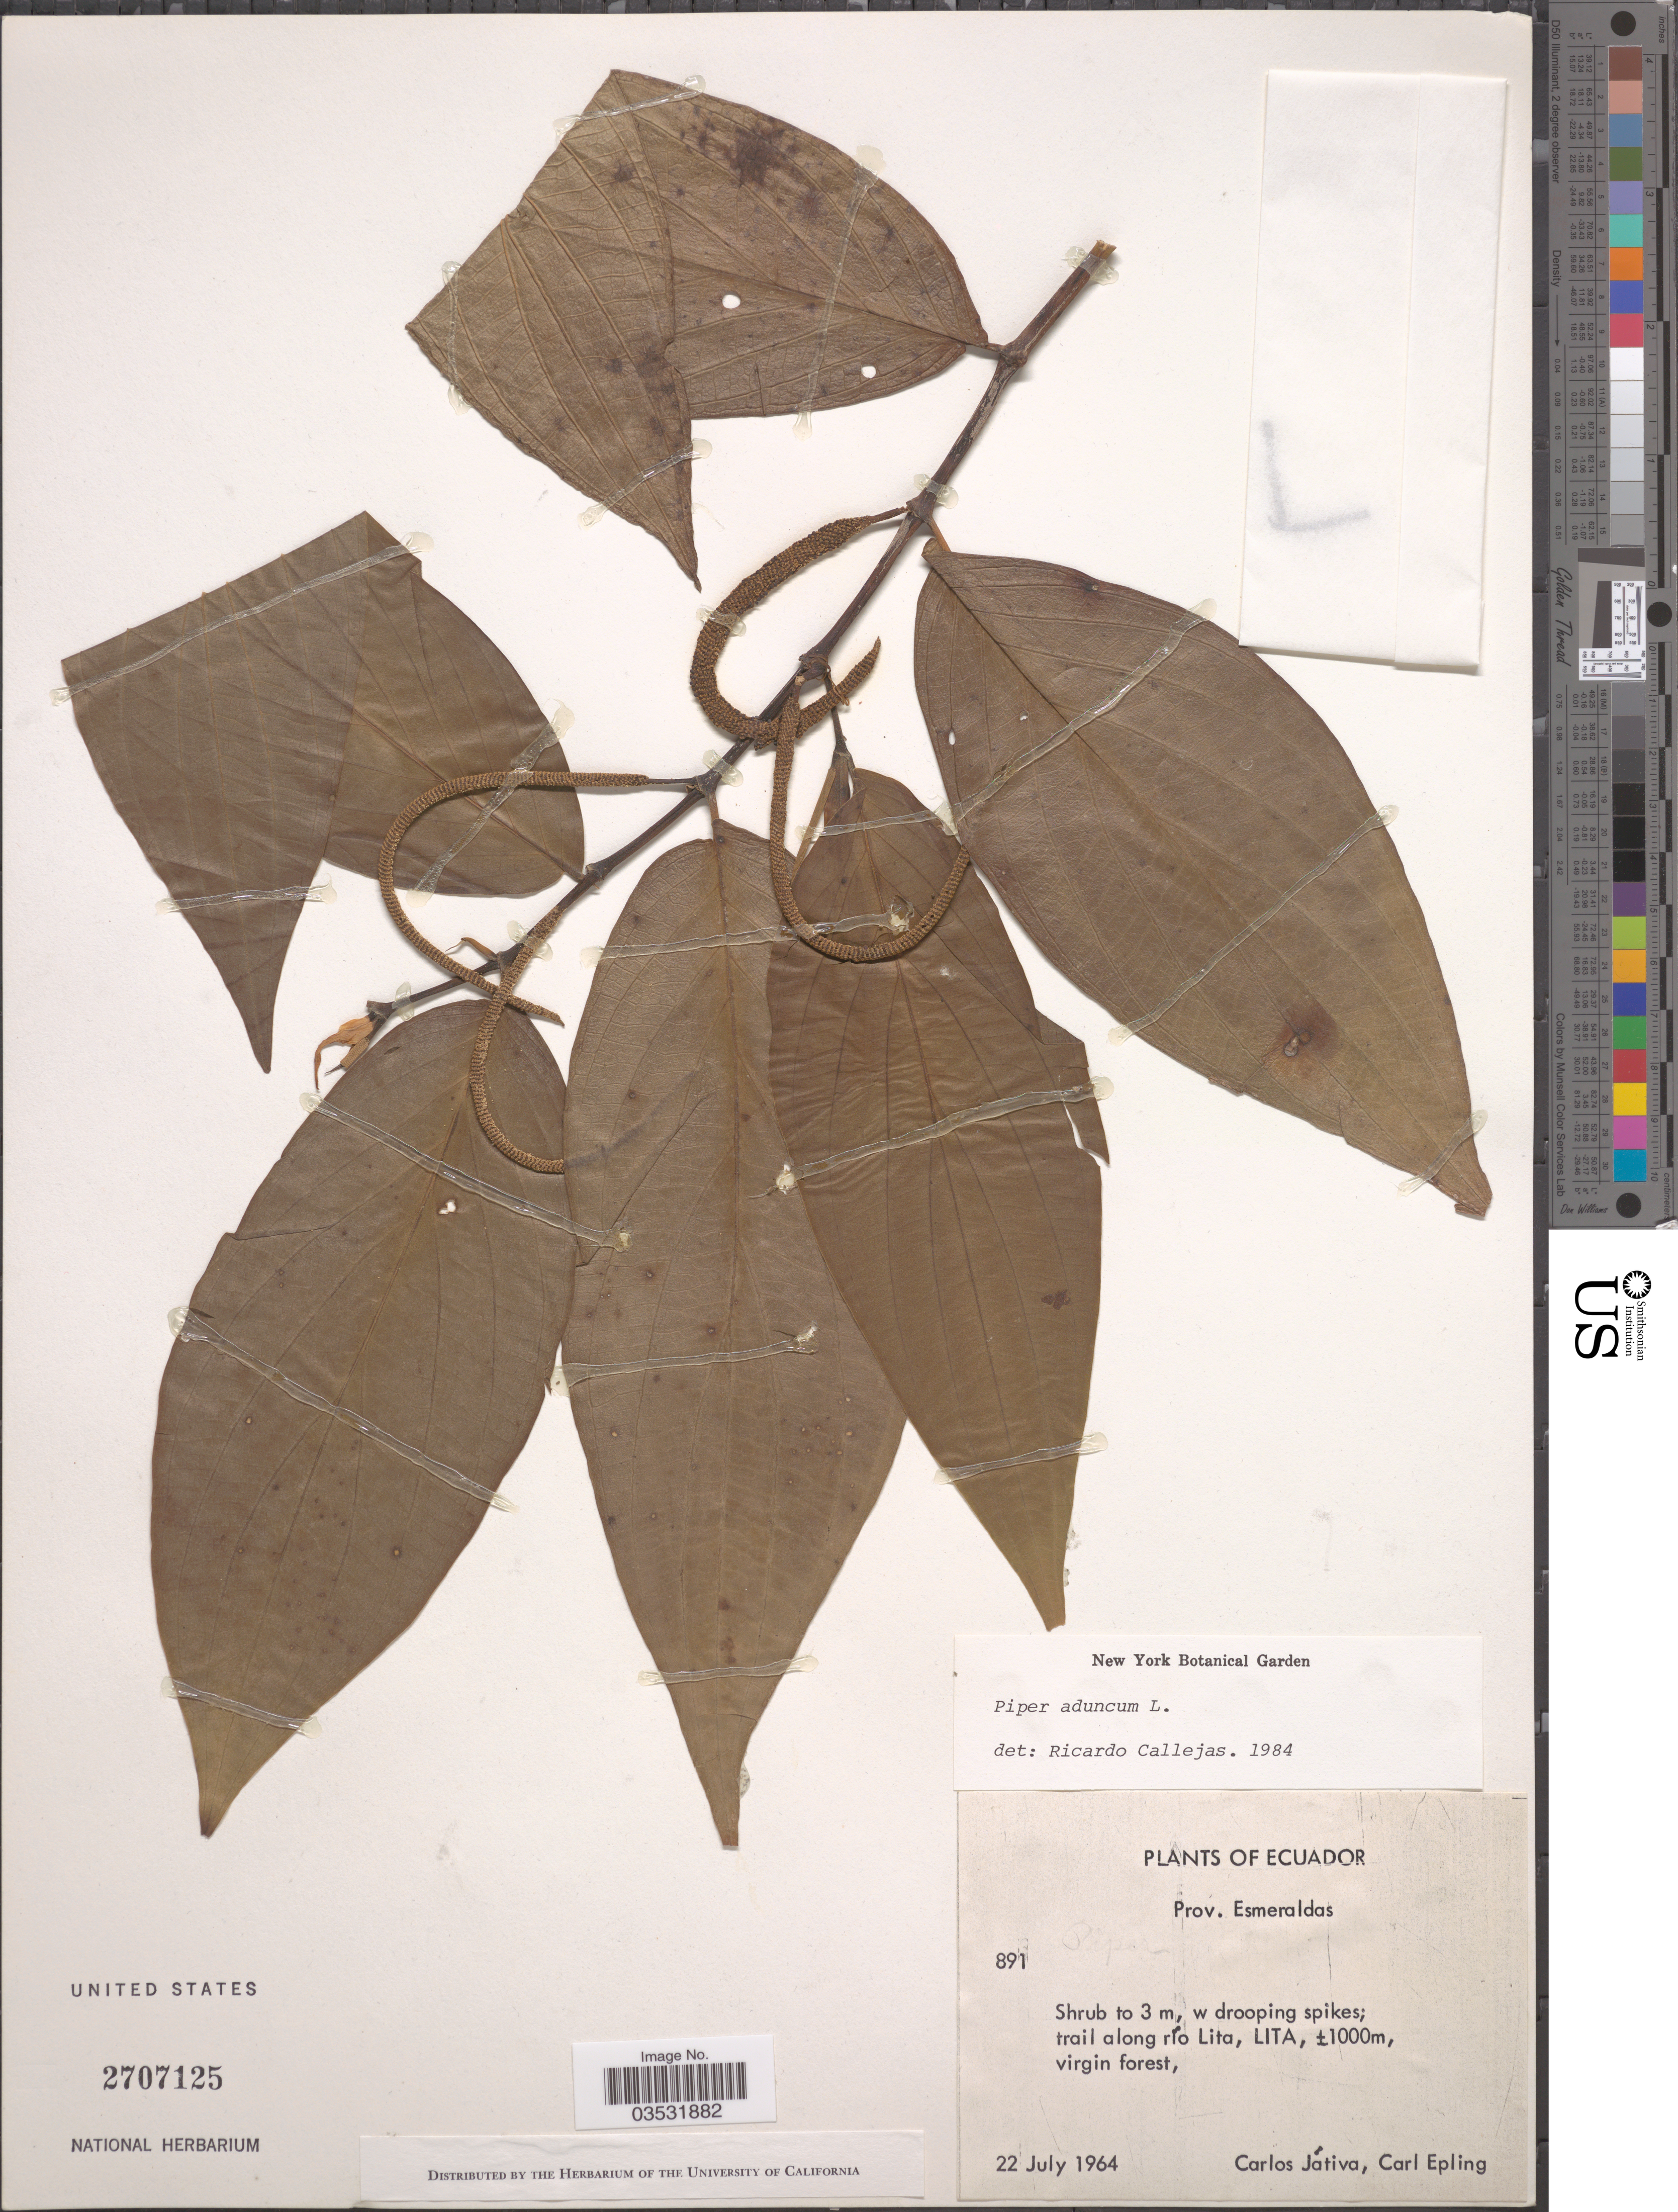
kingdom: Plantae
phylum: Tracheophyta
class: Magnoliopsida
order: Piperales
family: Piperaceae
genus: Piper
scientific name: Piper aduncum var. aduncum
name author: L.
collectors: C. D. Játiva & C. C. Epling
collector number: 891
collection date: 1964-07-22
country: Ecuador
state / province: Esmeraldas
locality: Trail along río Lita, Lita.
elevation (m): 1000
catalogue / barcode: US 2707125